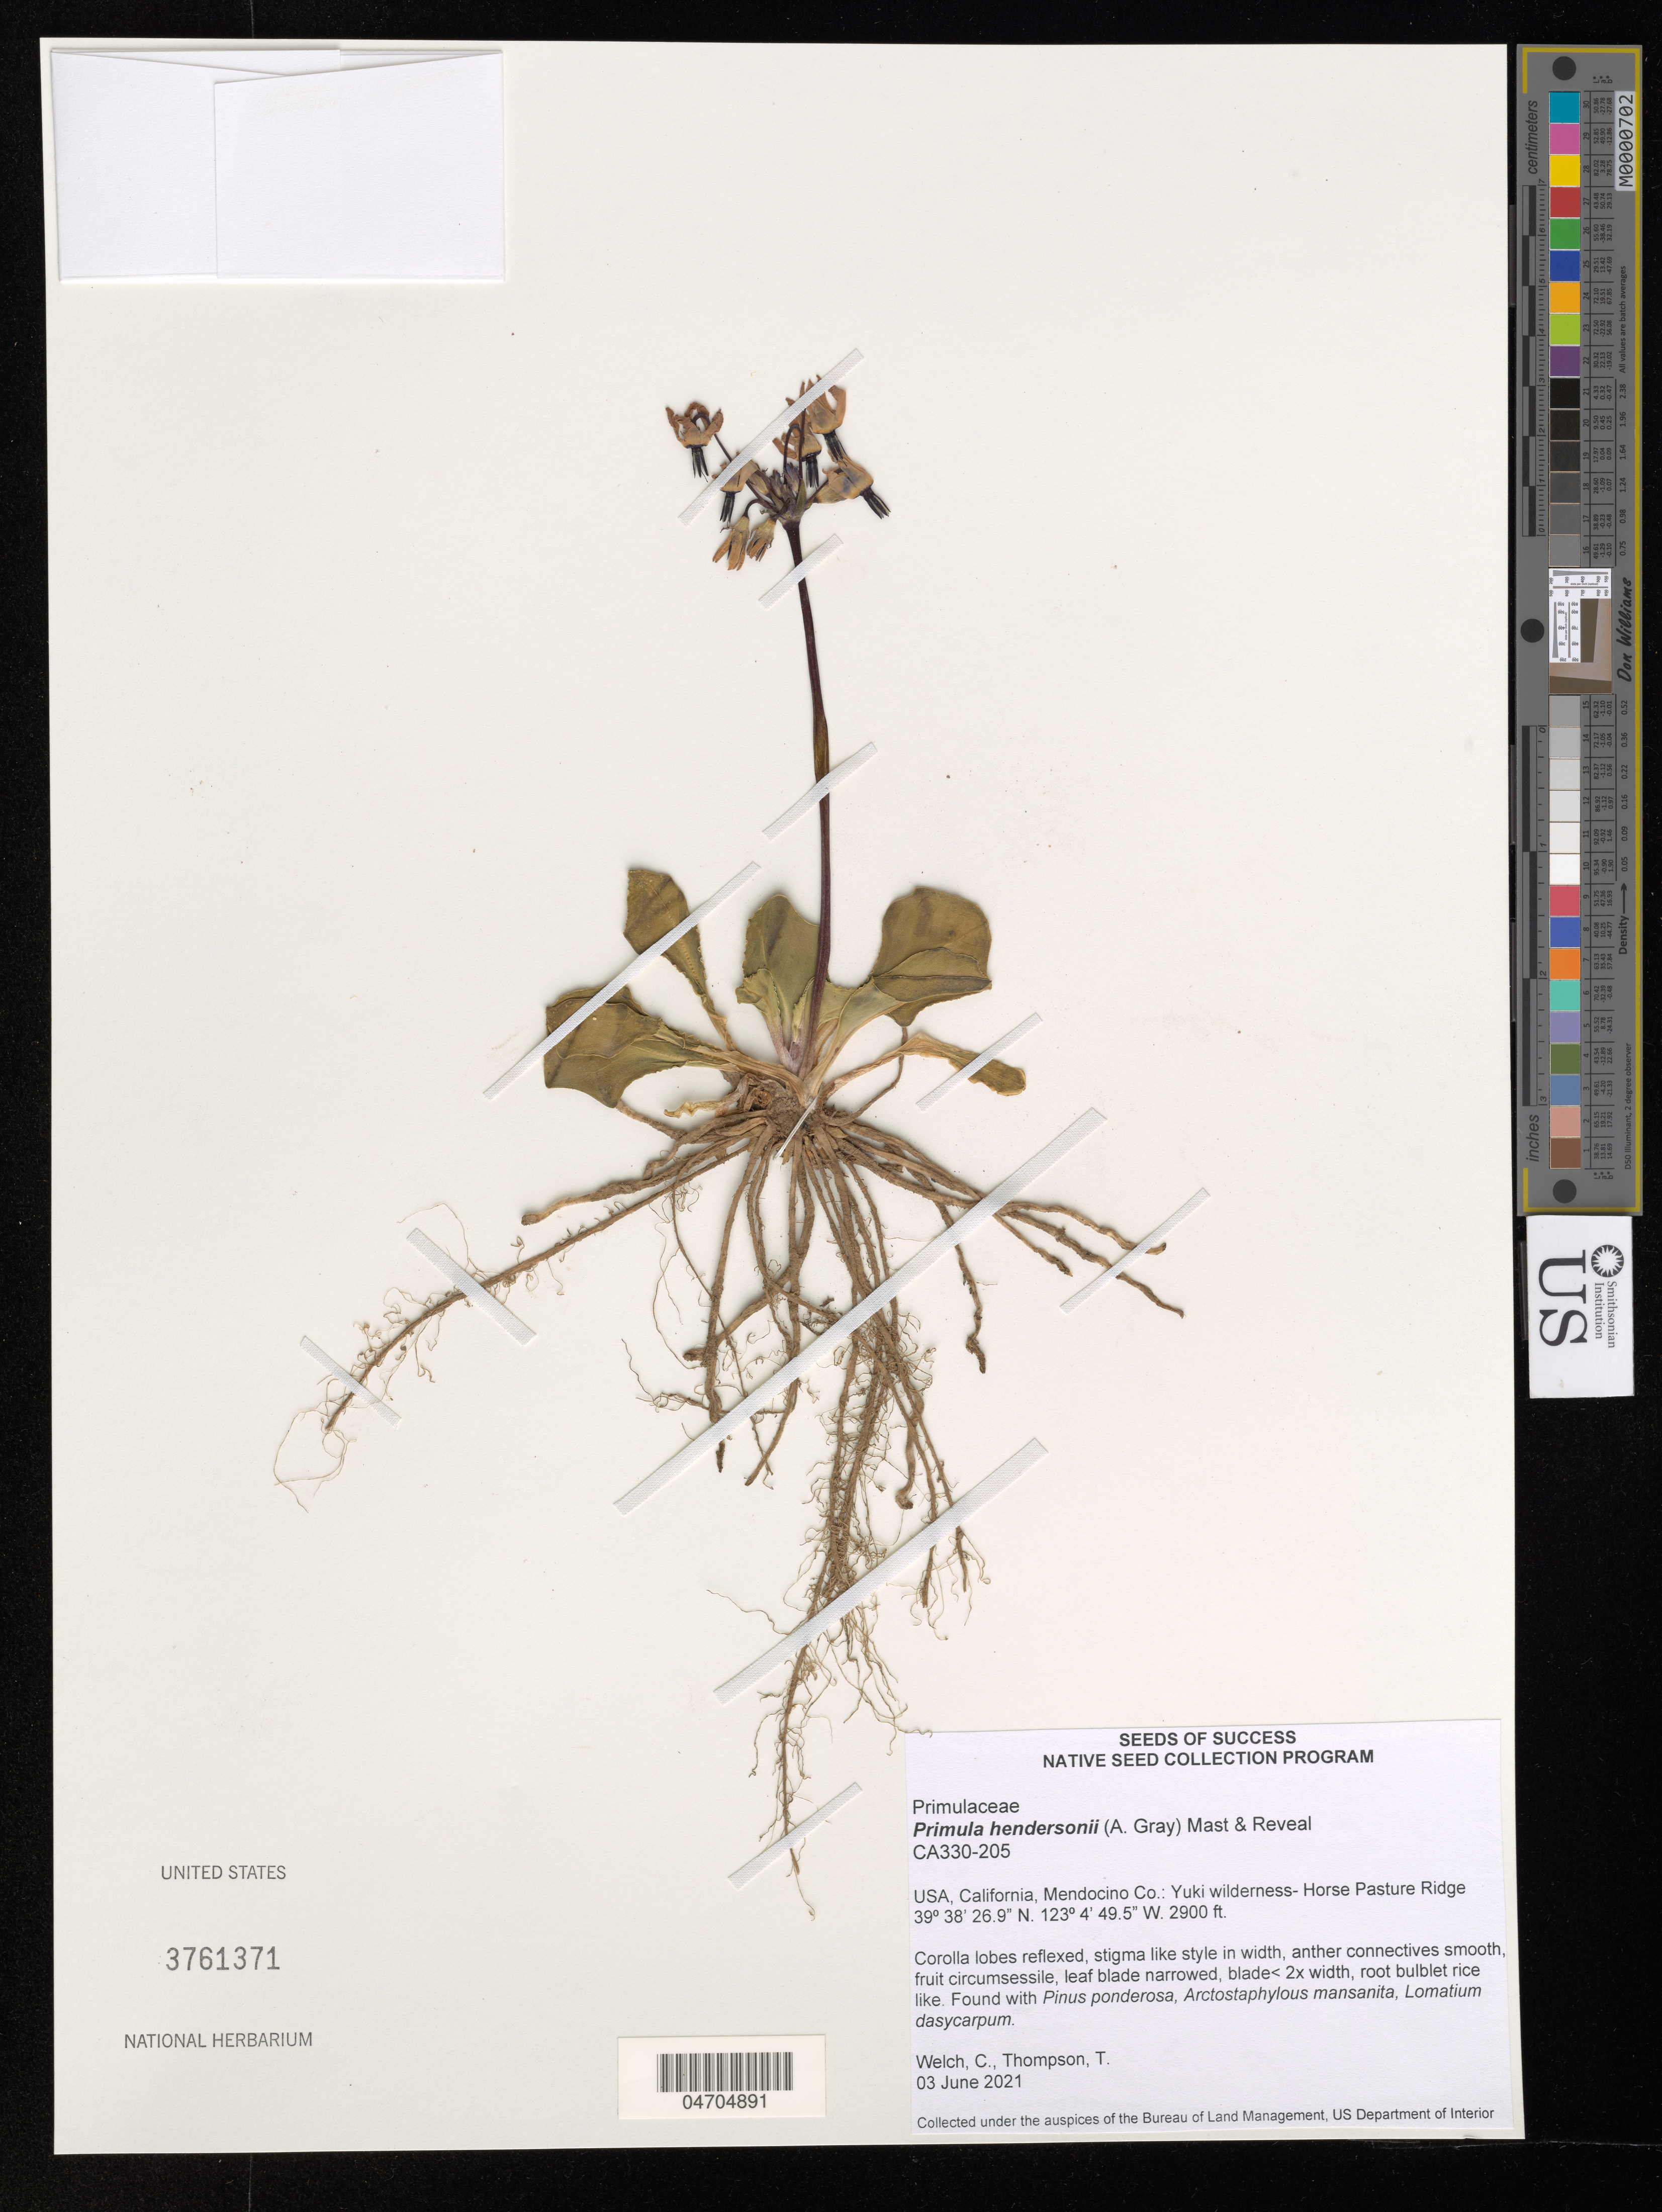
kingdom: Plantae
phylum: Tracheophyta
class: Magnoliopsida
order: Ericales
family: Primulaceae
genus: Primula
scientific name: Primula hendersonii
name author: (A. Gray) Mast & Reveal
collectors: C. Welch & T. Thompson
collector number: CA330-205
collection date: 2021-06-03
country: United States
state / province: California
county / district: Mendocino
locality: Mendocino Co.: Yuki wilderness-Horse Pasture Ridge.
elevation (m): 884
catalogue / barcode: US 3761371